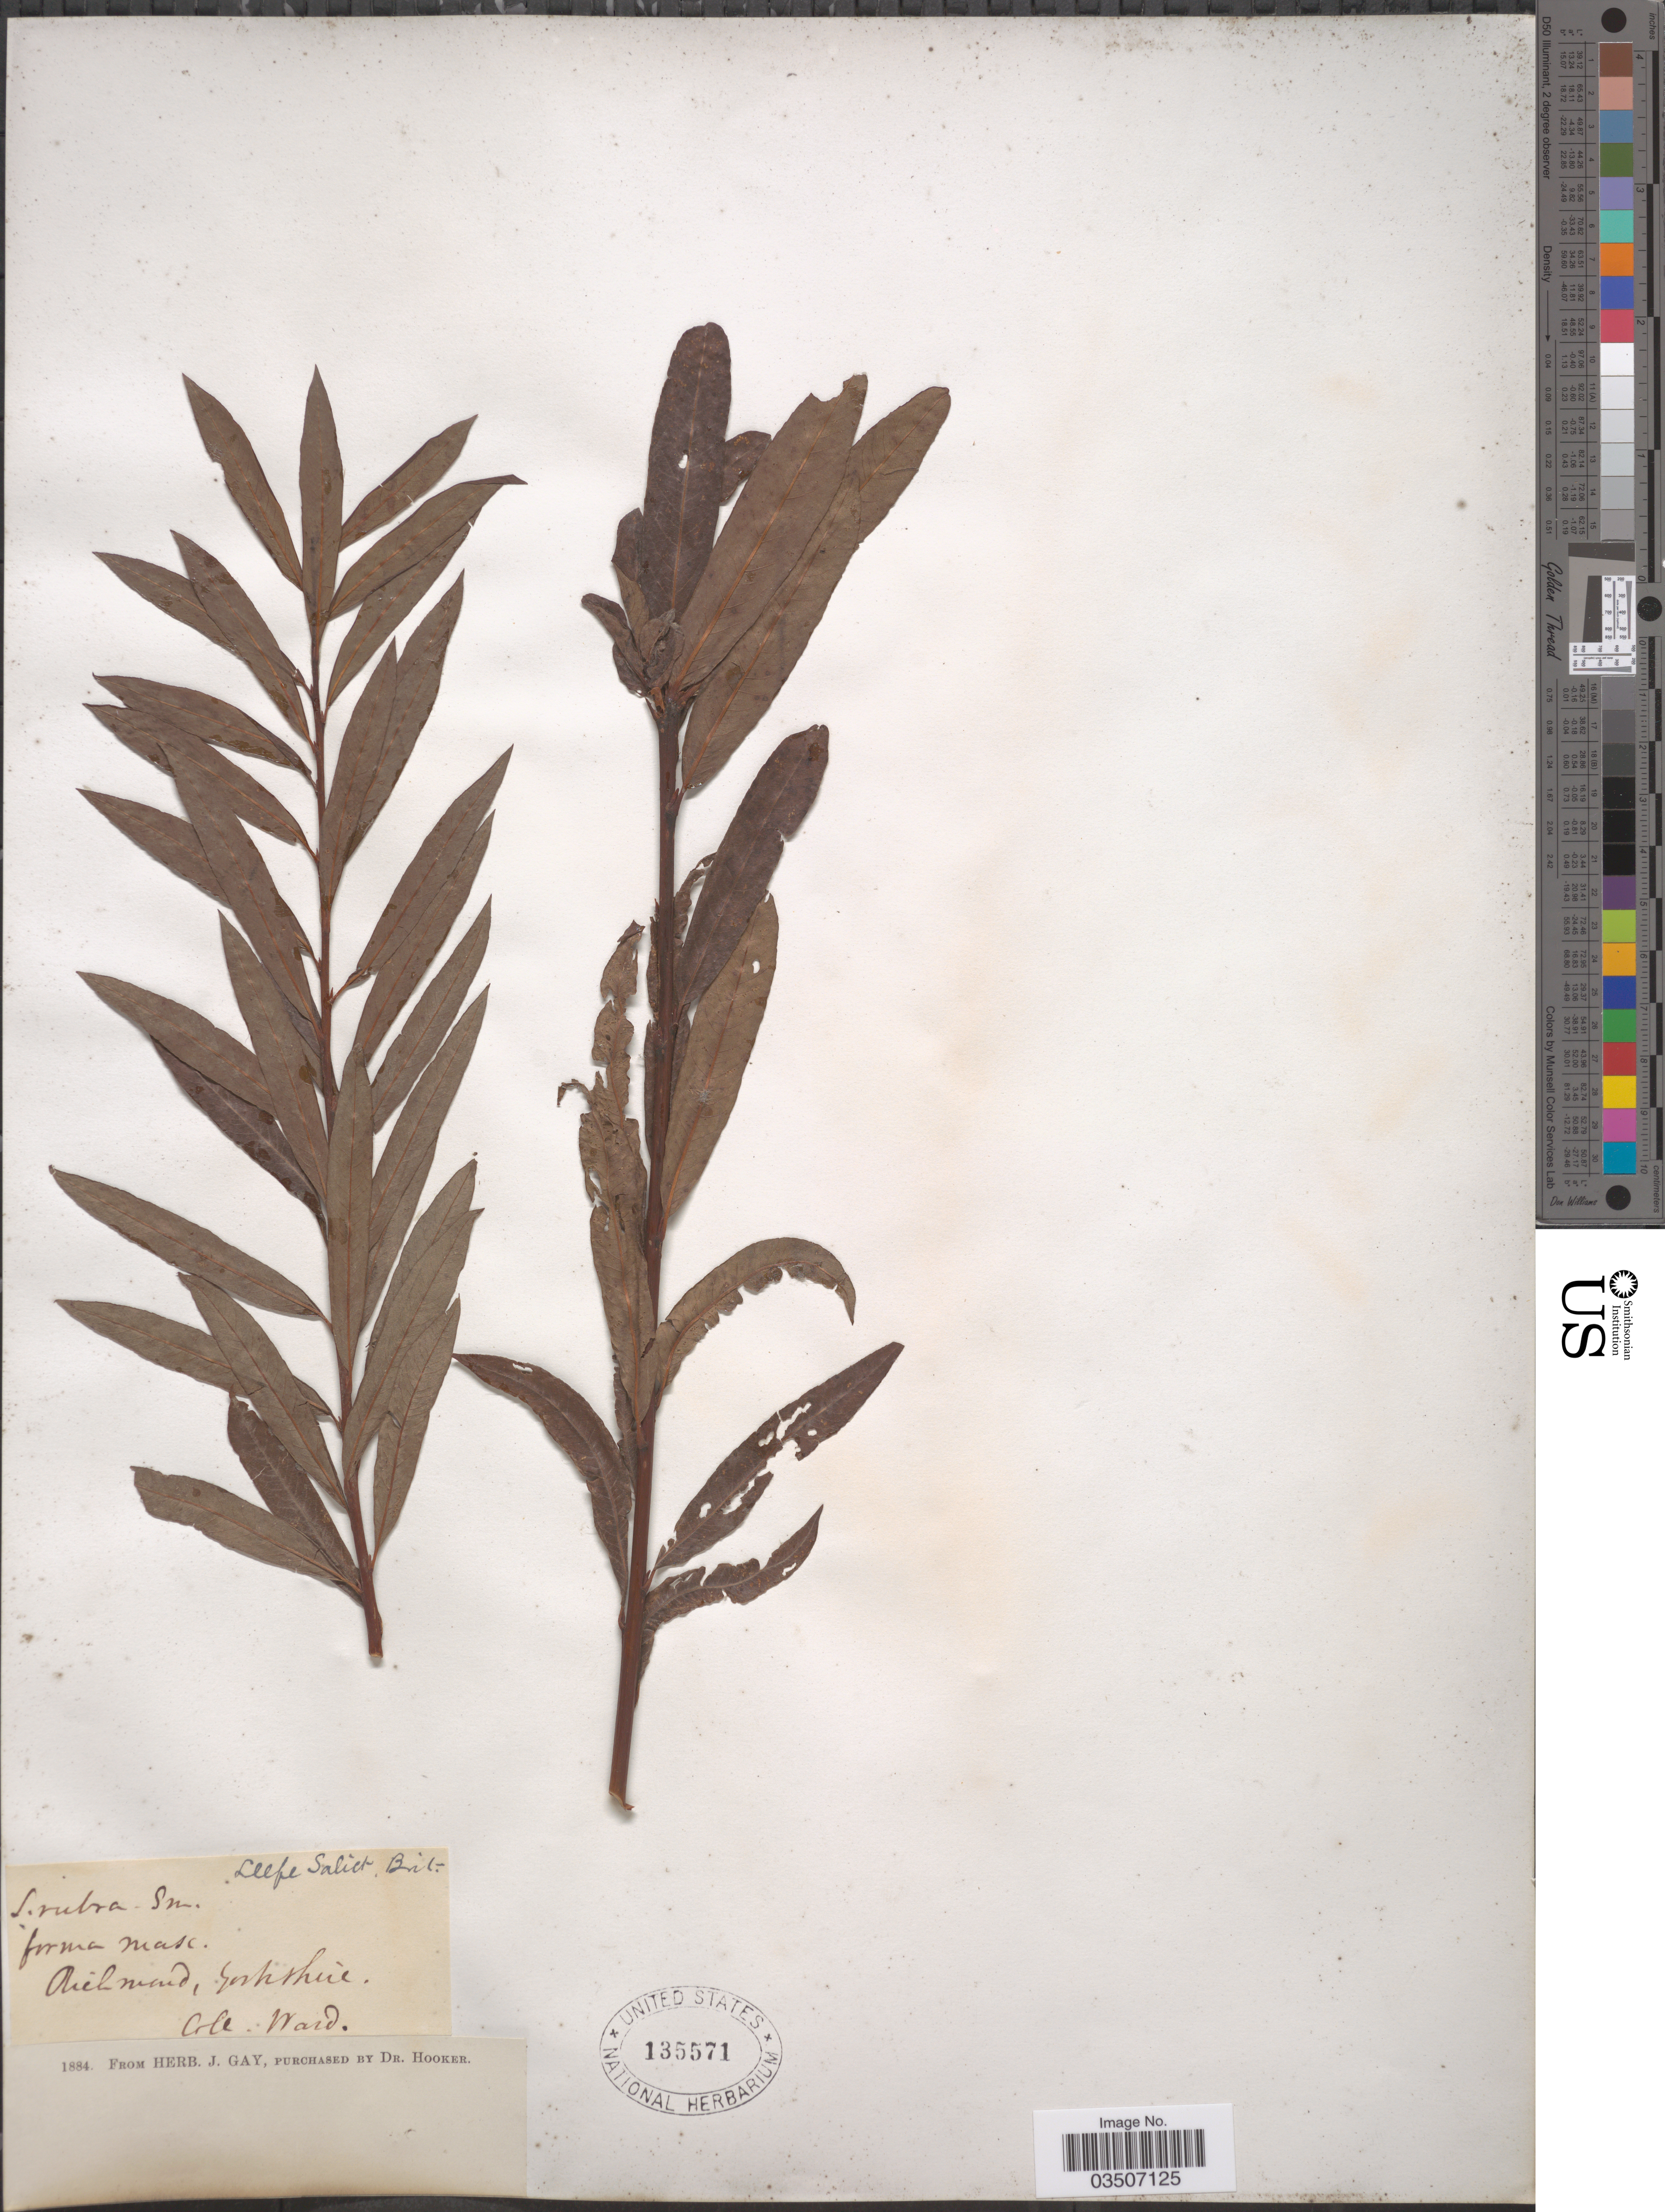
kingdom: Plantae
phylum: Tracheophyta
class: Magnoliopsida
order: Malpighiales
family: Salicaceae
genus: Salix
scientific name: Salix rubra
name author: Huds.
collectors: -- Ward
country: United Kingdom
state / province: England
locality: Richmond, Yorkshire.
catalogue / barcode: US 135571